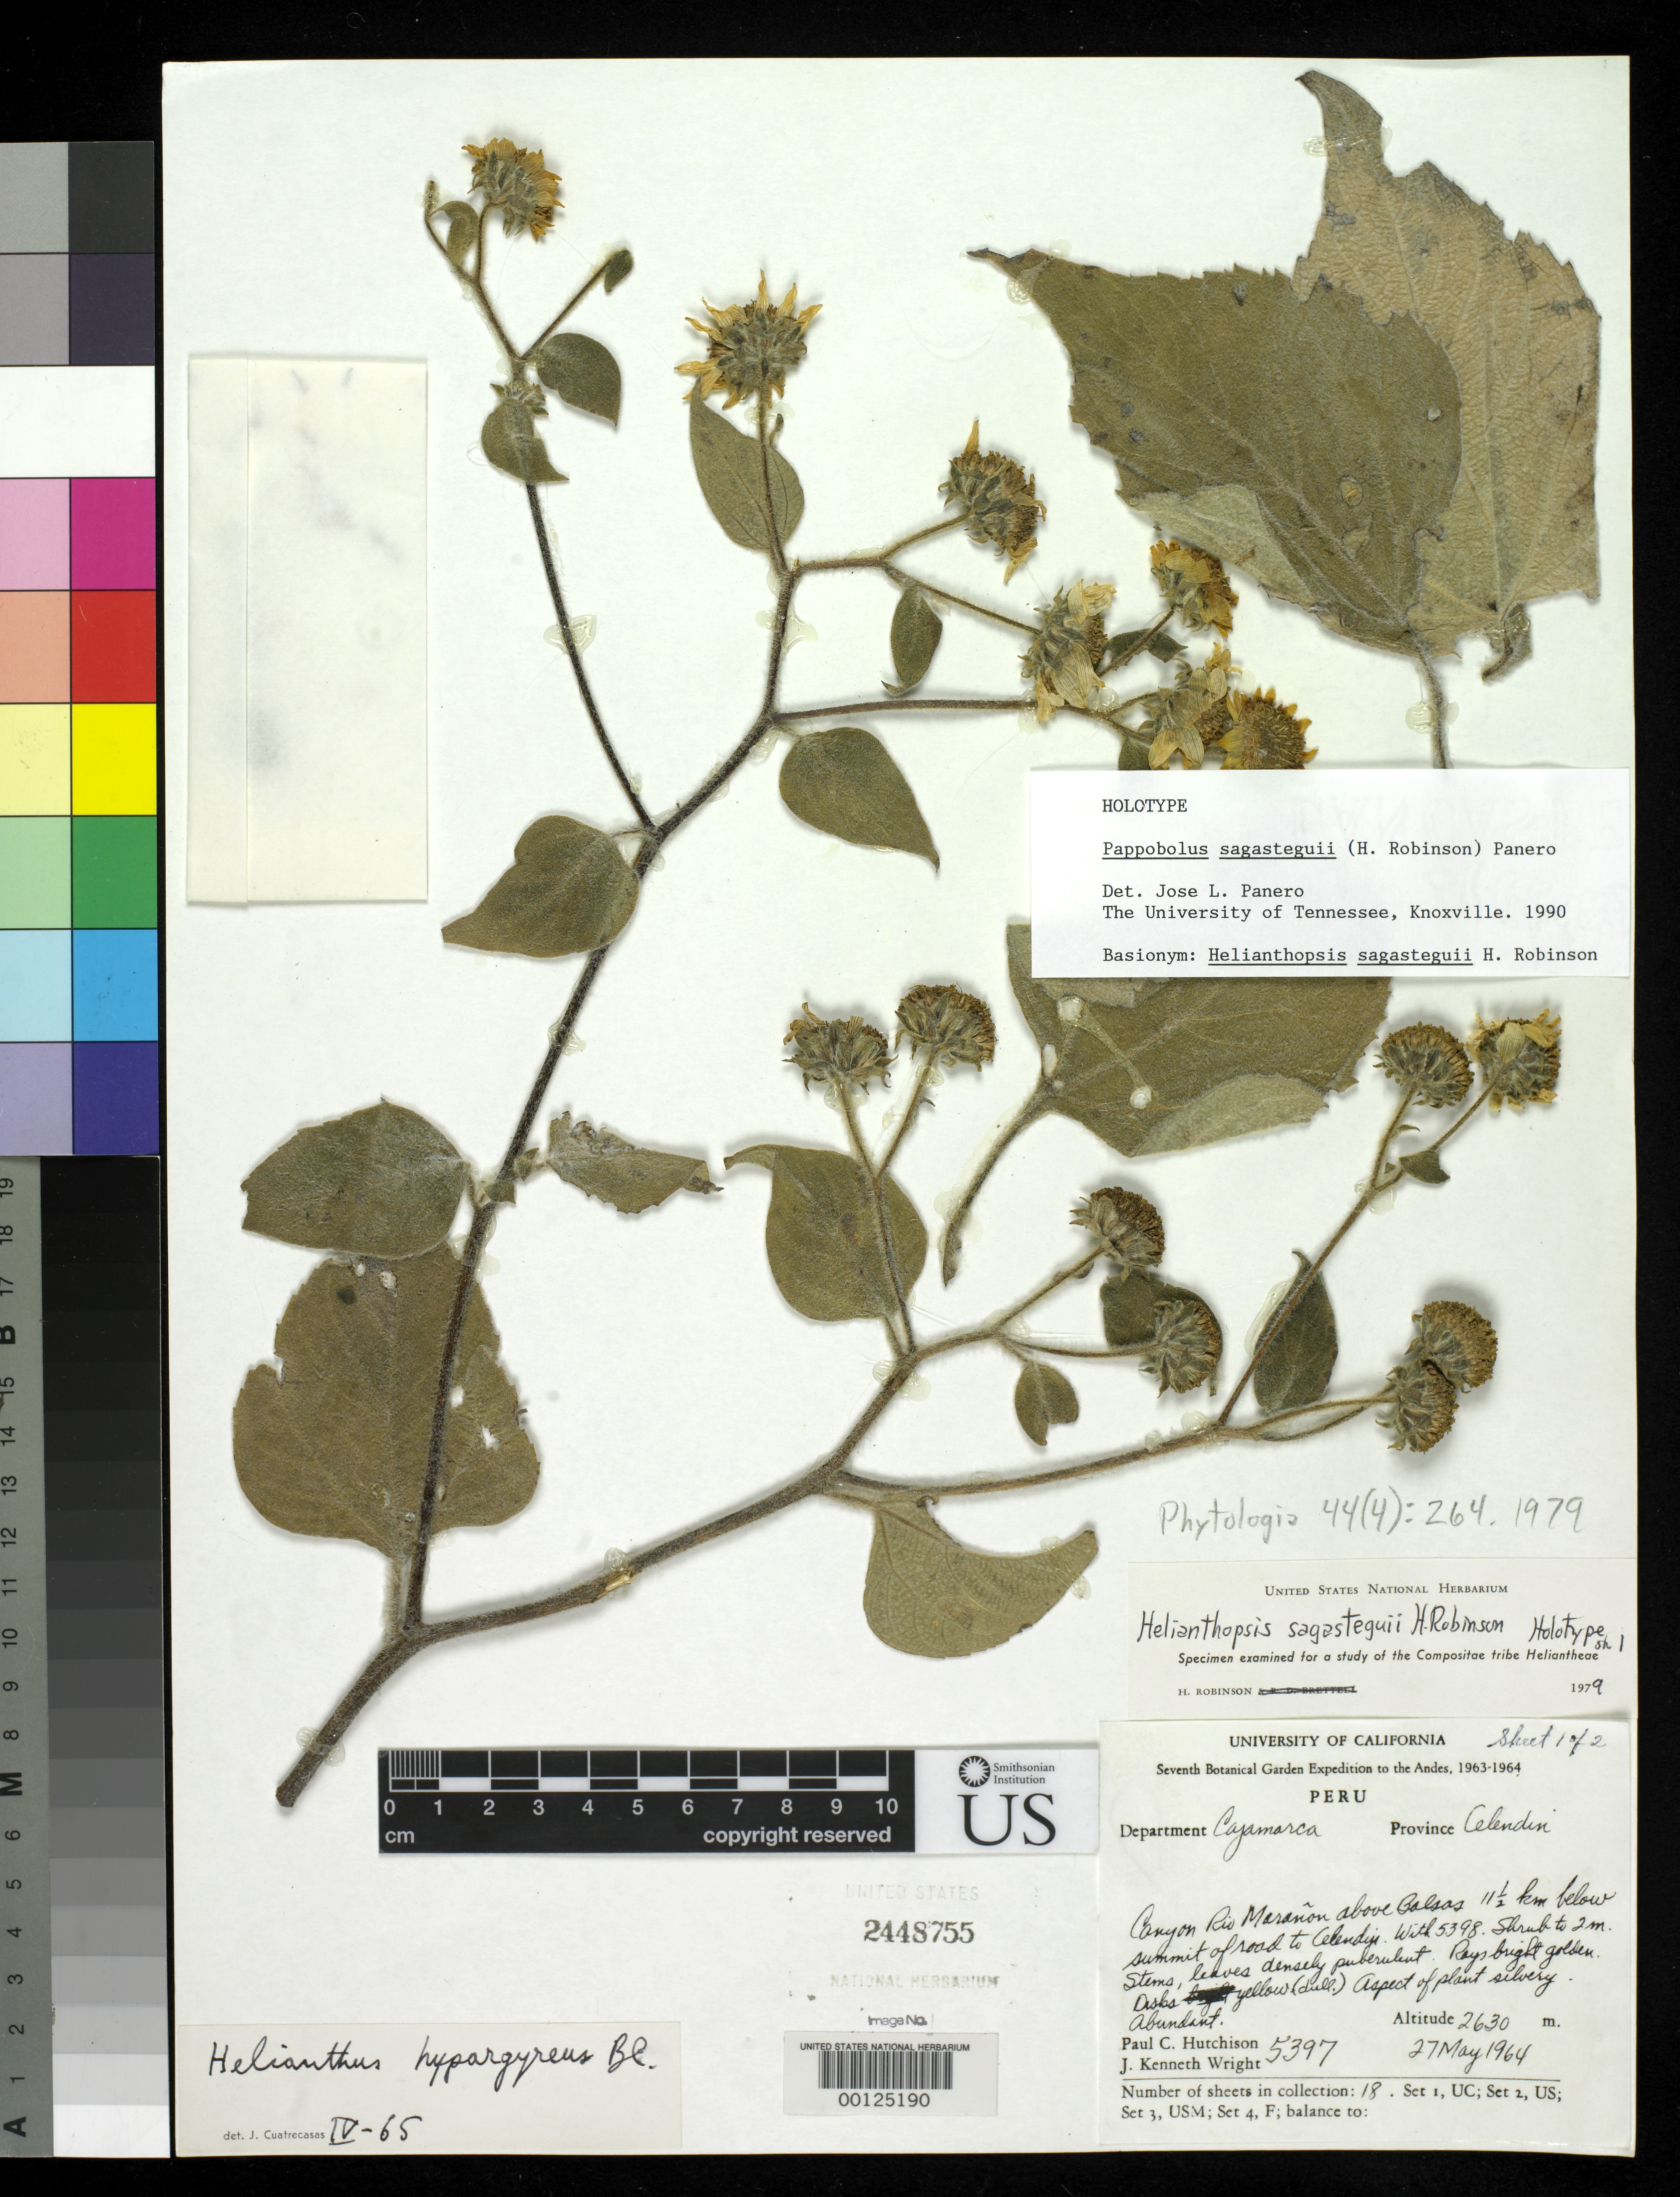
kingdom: Plantae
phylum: Tracheophyta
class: Magnoliopsida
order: Asterales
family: Asteraceae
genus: Helianthopsis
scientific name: Helianthopsis sagasteguii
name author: H. Rob.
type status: Holotype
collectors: P. C. Hutchison & J. K. Wright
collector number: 5397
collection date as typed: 27 May 1964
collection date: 1964-05-27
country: Peru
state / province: Cajamarca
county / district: Celendín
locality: canyon of Río Maranon above Balsas, on road to Celendín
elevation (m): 2630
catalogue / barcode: US 2448755